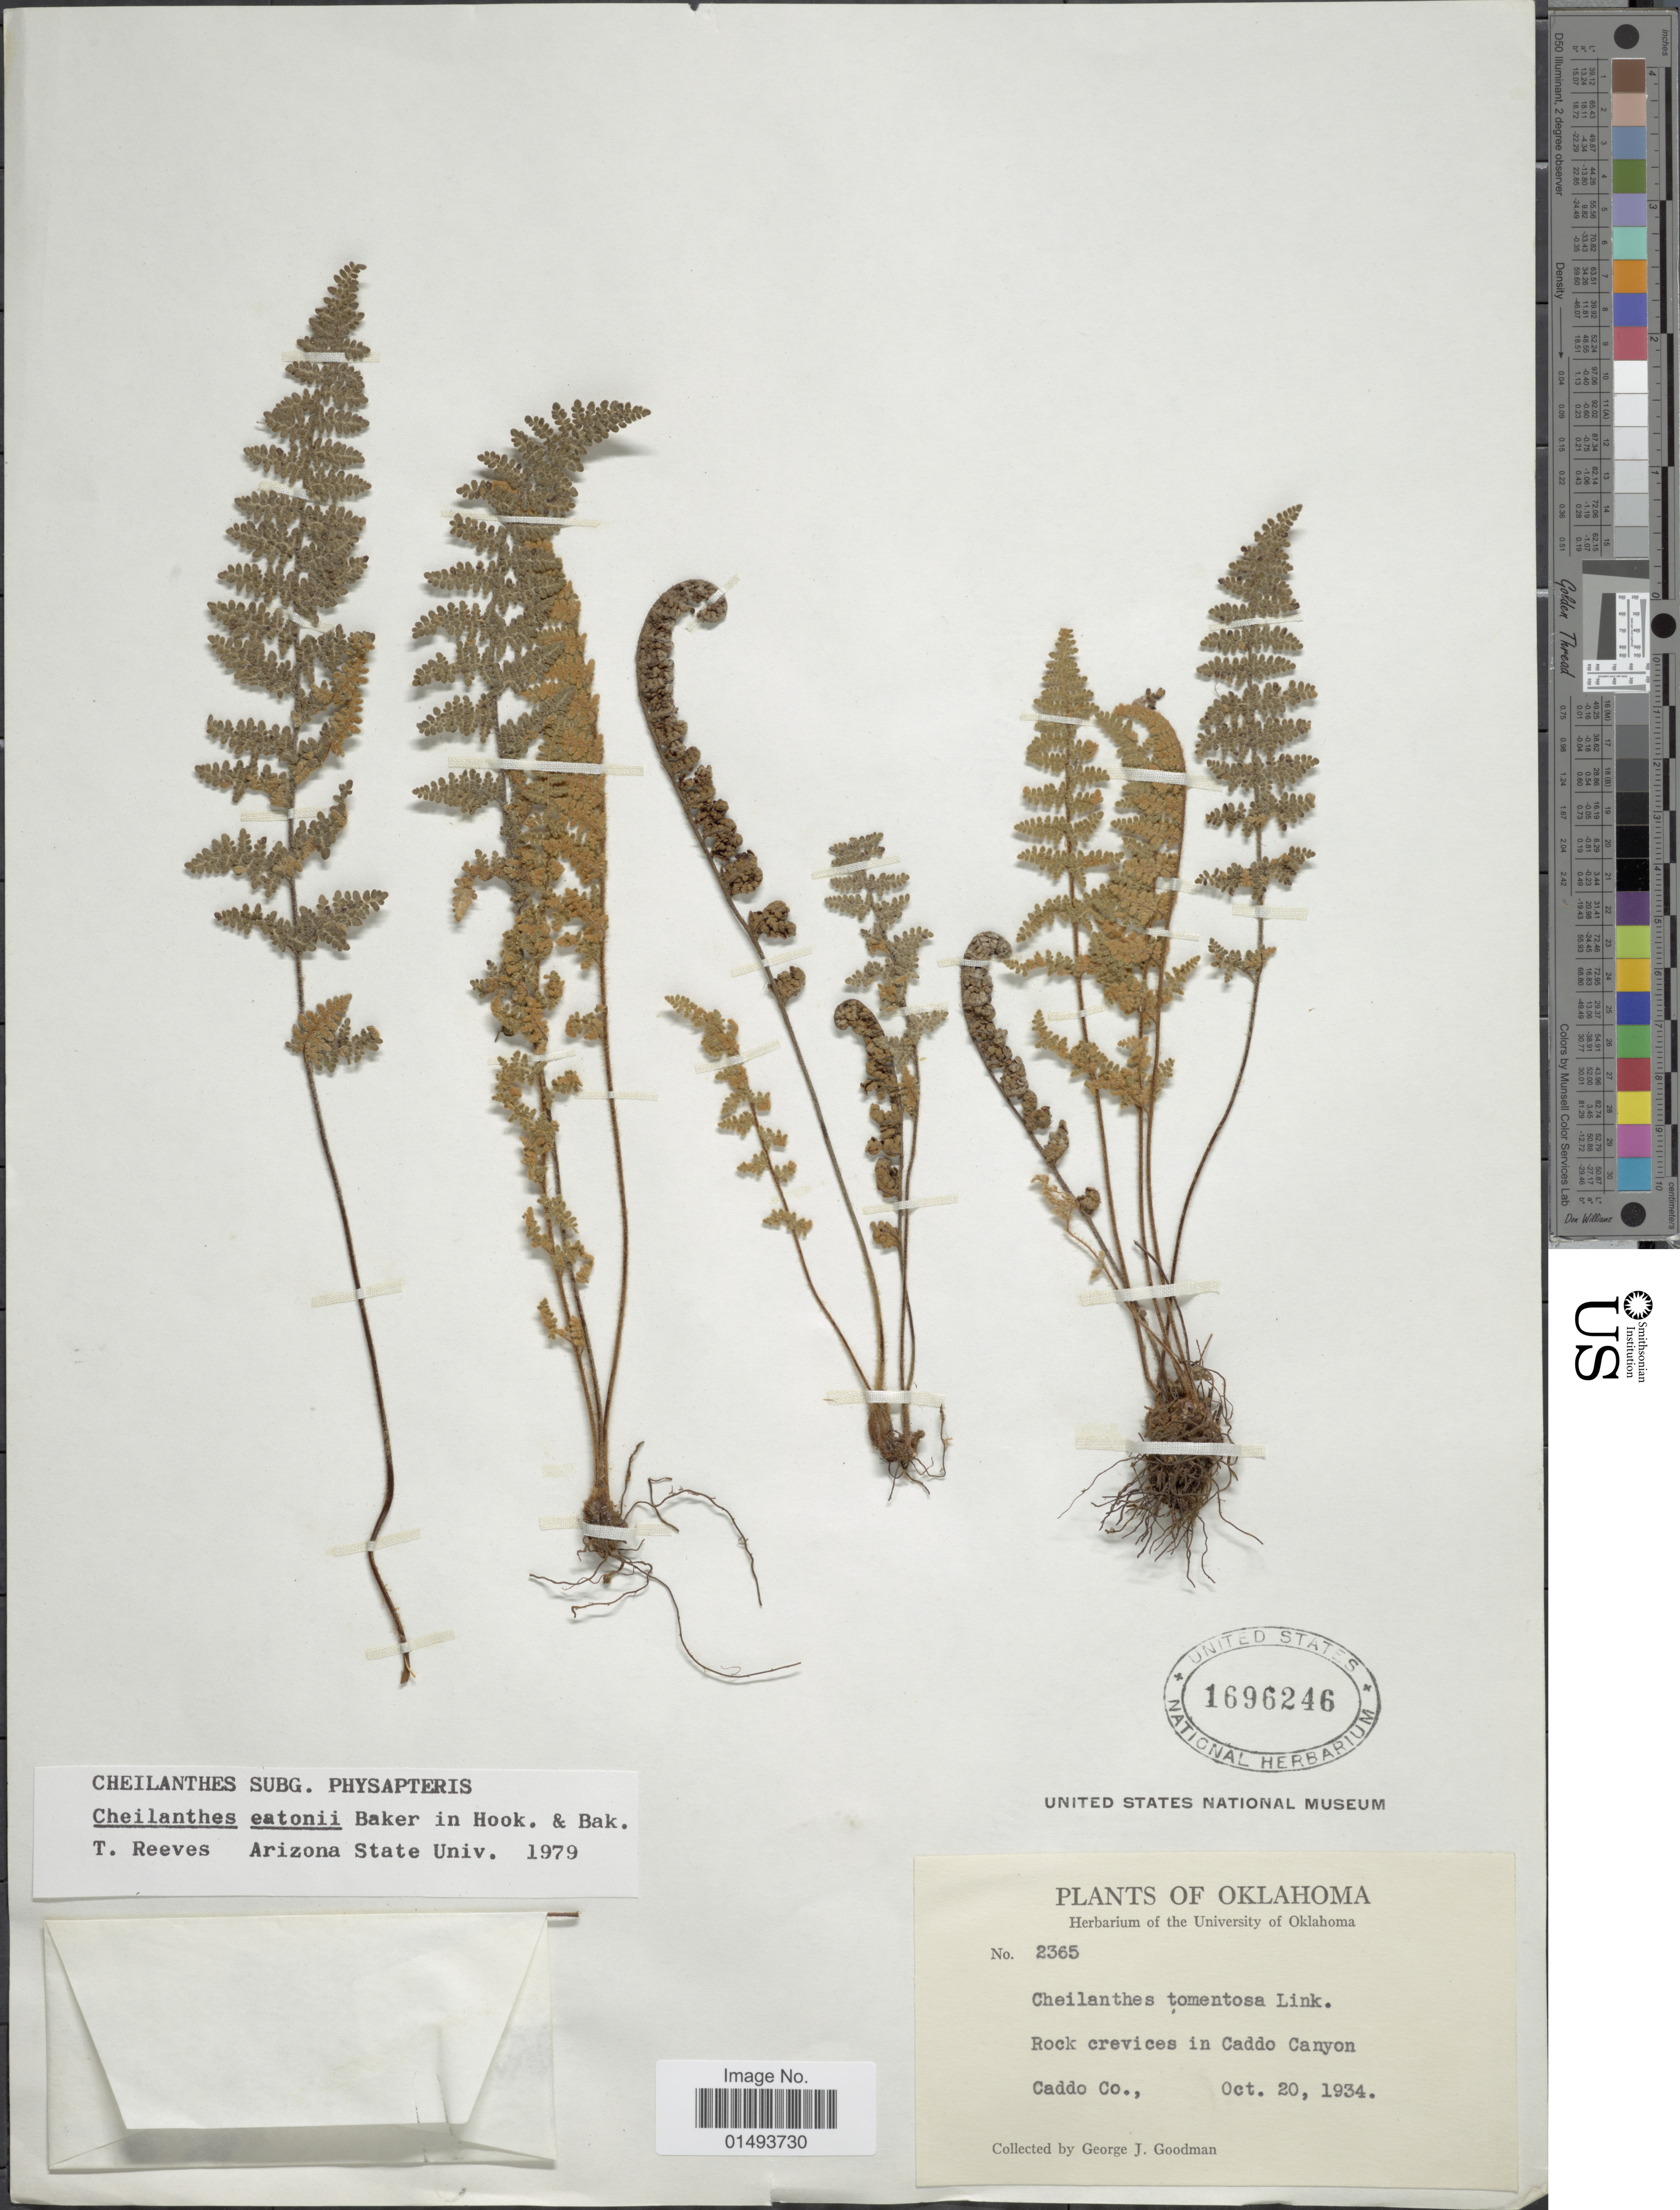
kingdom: Plantae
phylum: Tracheophyta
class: Polypodiopsida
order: Polypodiales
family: Pteridaceae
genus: Myriopteris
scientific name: Myriopteris rufa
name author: Fée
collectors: G. J. Goodman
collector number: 2365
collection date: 1934-10-20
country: United States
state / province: Oklahoma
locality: Plants of Oklahoma, Rock crevices in Caddo Canyon, Caddo Co.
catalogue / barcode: US 1696246